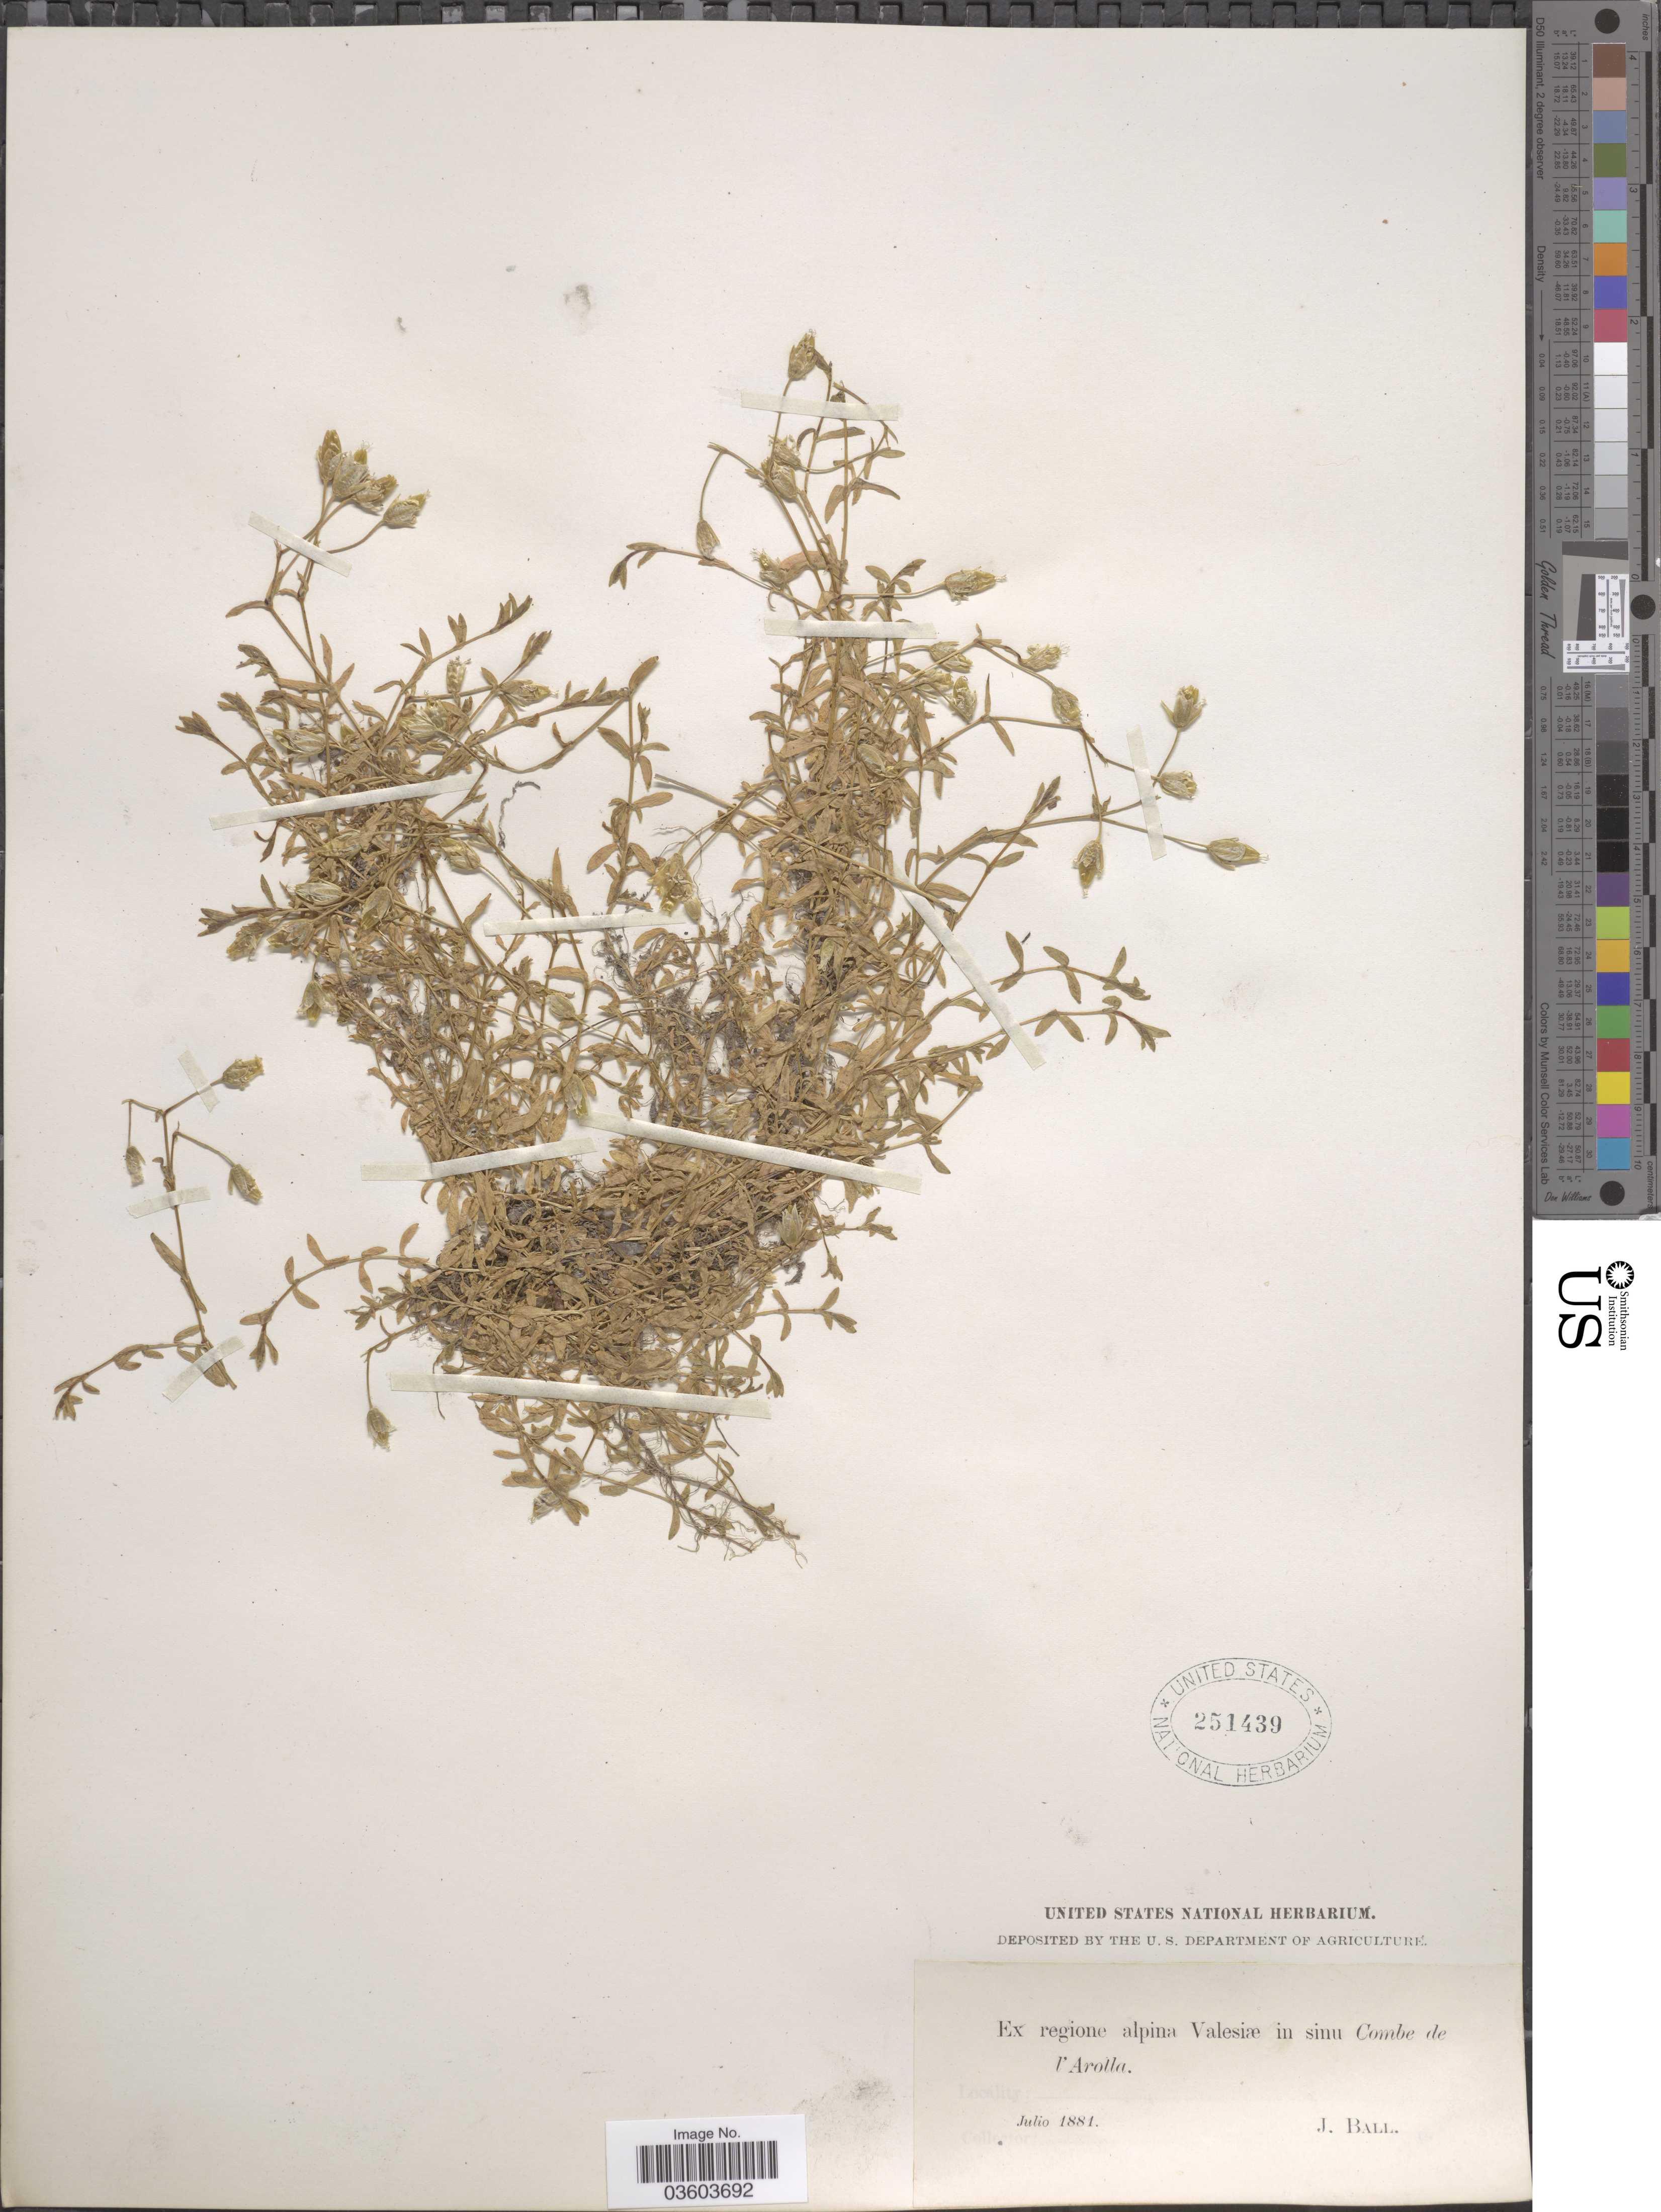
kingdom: Plantae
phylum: Tracheophyta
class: Magnoliopsida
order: Caryophyllales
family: Caryophyllaceae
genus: Cerastium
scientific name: Cerastium sp.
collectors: J. Ball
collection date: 1881-07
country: Switzerland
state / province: Valais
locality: Ex regione alpina Valesiæ in sinu Combe de l'Arolla.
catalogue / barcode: US 251439